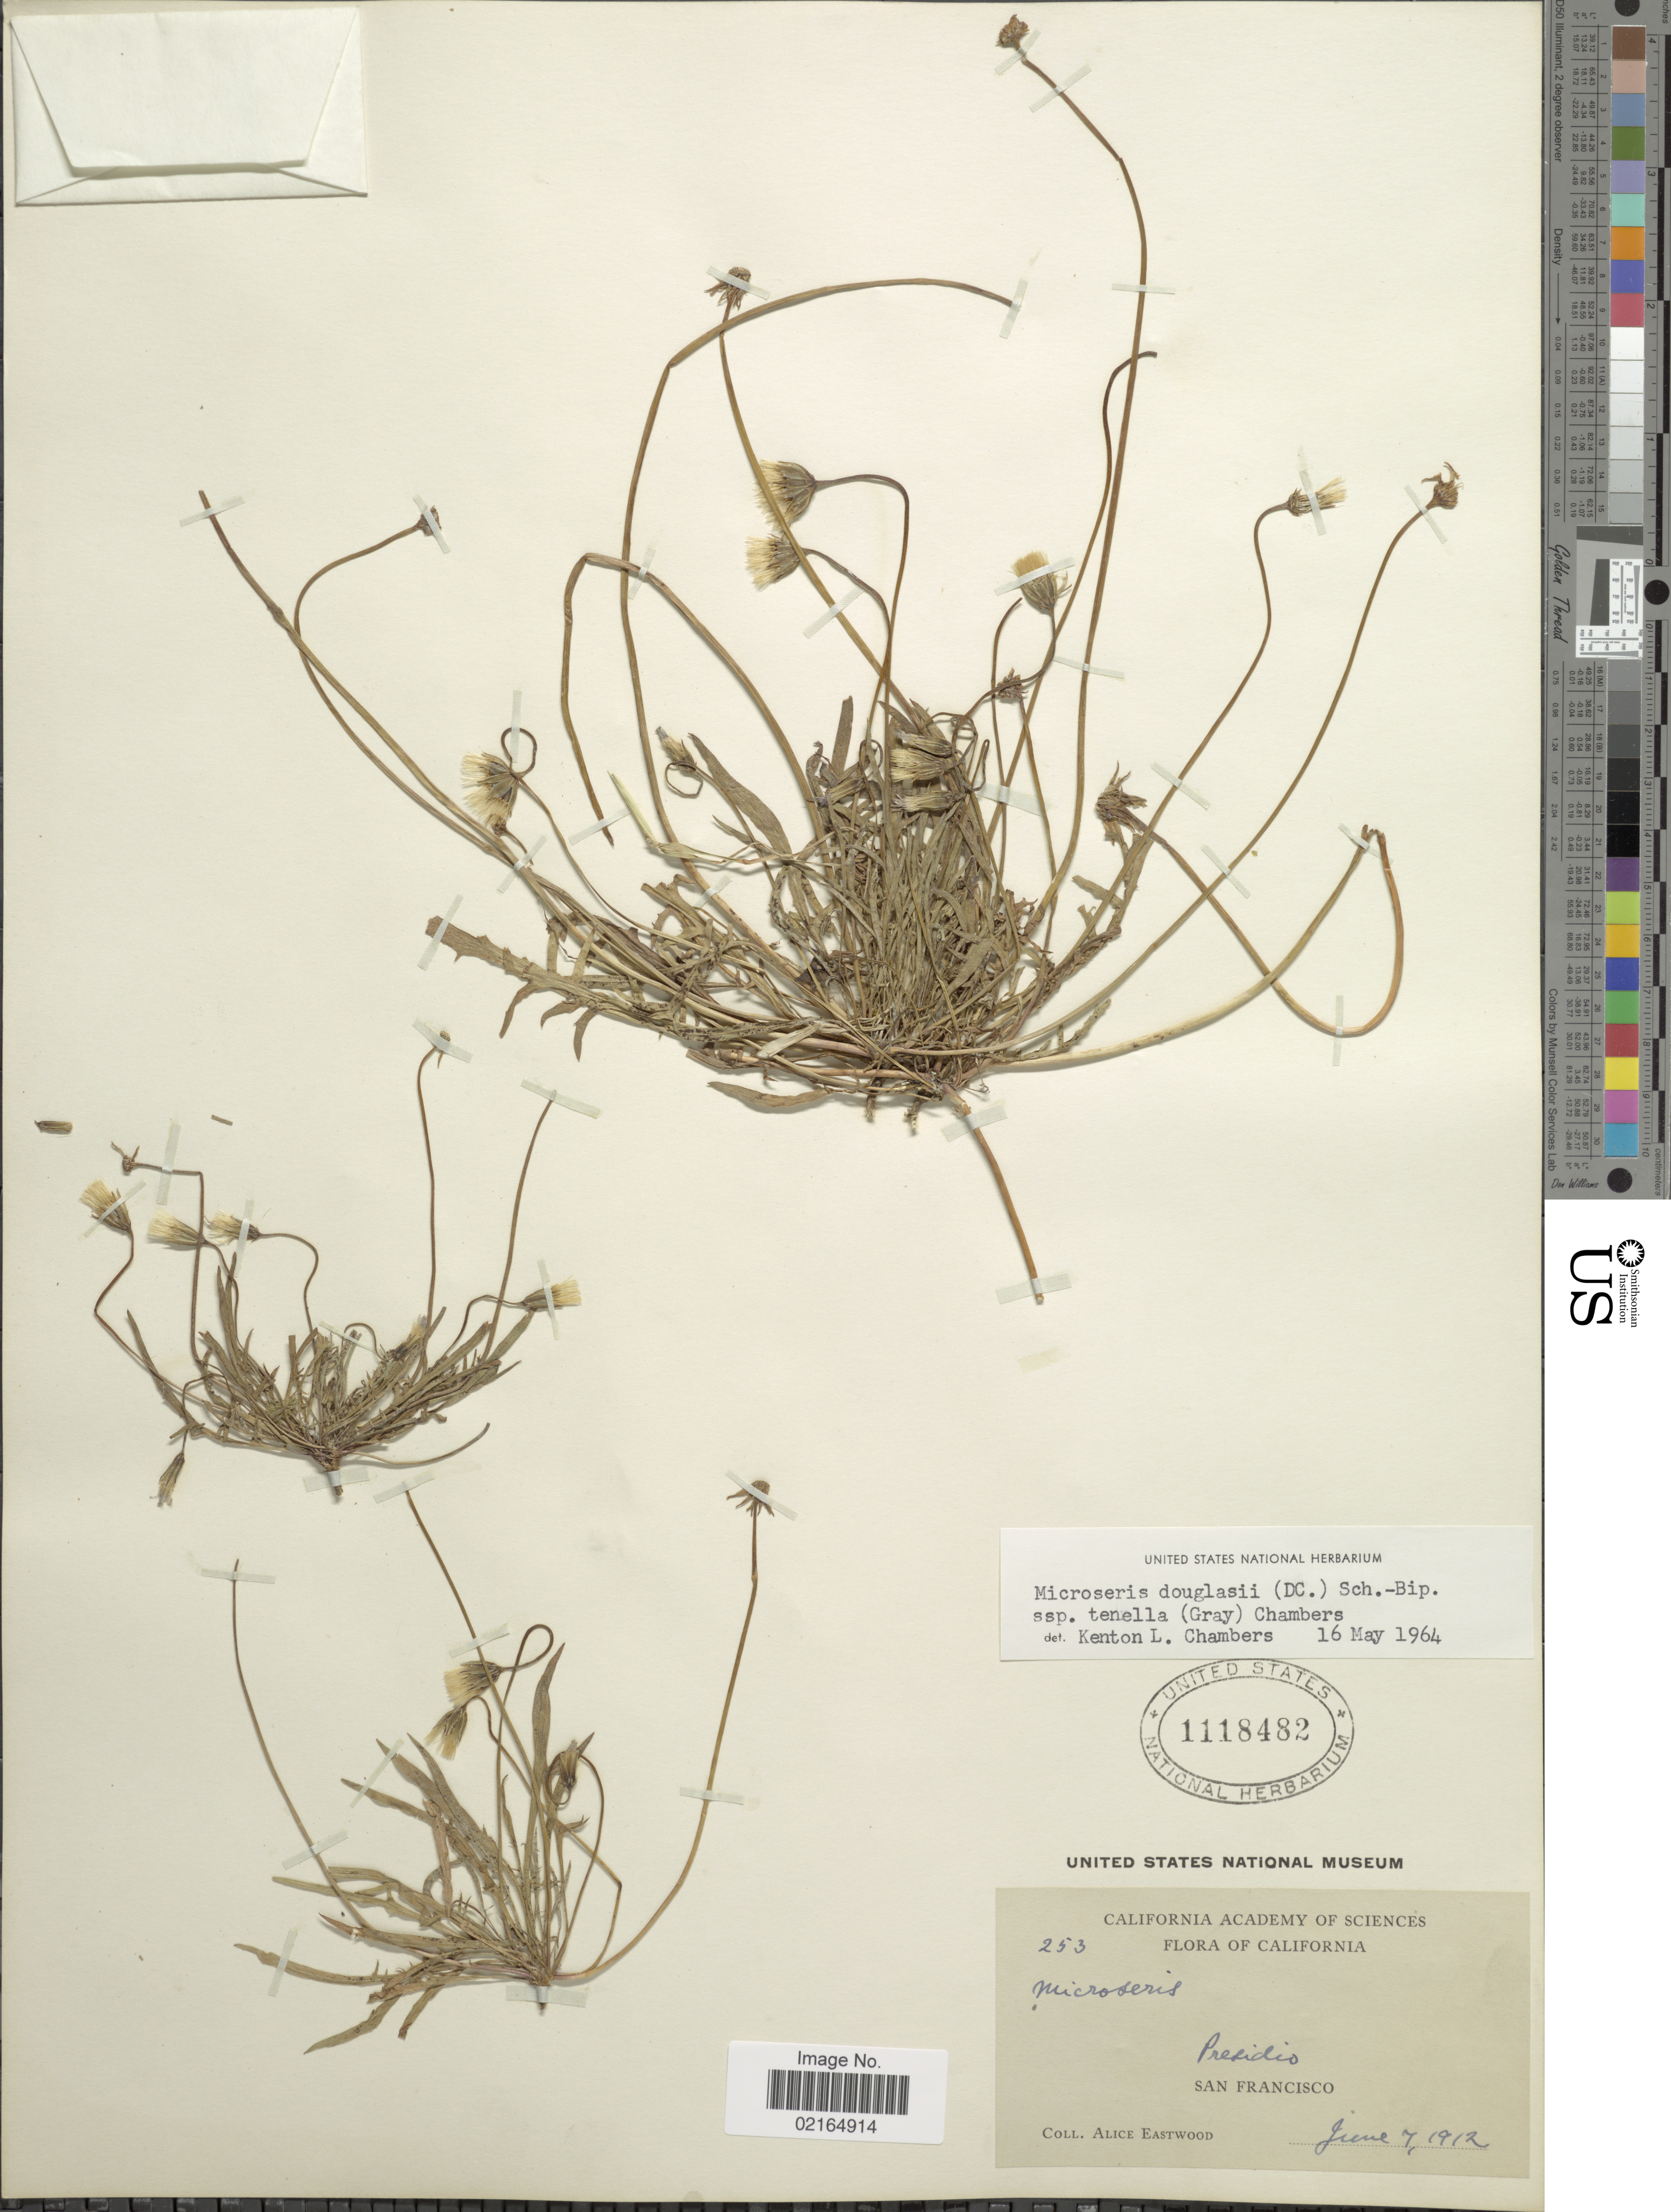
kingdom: Plantae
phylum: Tracheophyta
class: Magnoliopsida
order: Asterales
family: Asteraceae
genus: Microseris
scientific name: Microseris douglasii subsp. tenella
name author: (A. Gray) K.L. Chambers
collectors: A. Eastwood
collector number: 253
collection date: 1912-06-07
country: United States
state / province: California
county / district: San Francisco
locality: Presidio, San Francisco.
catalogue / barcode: US 1118482